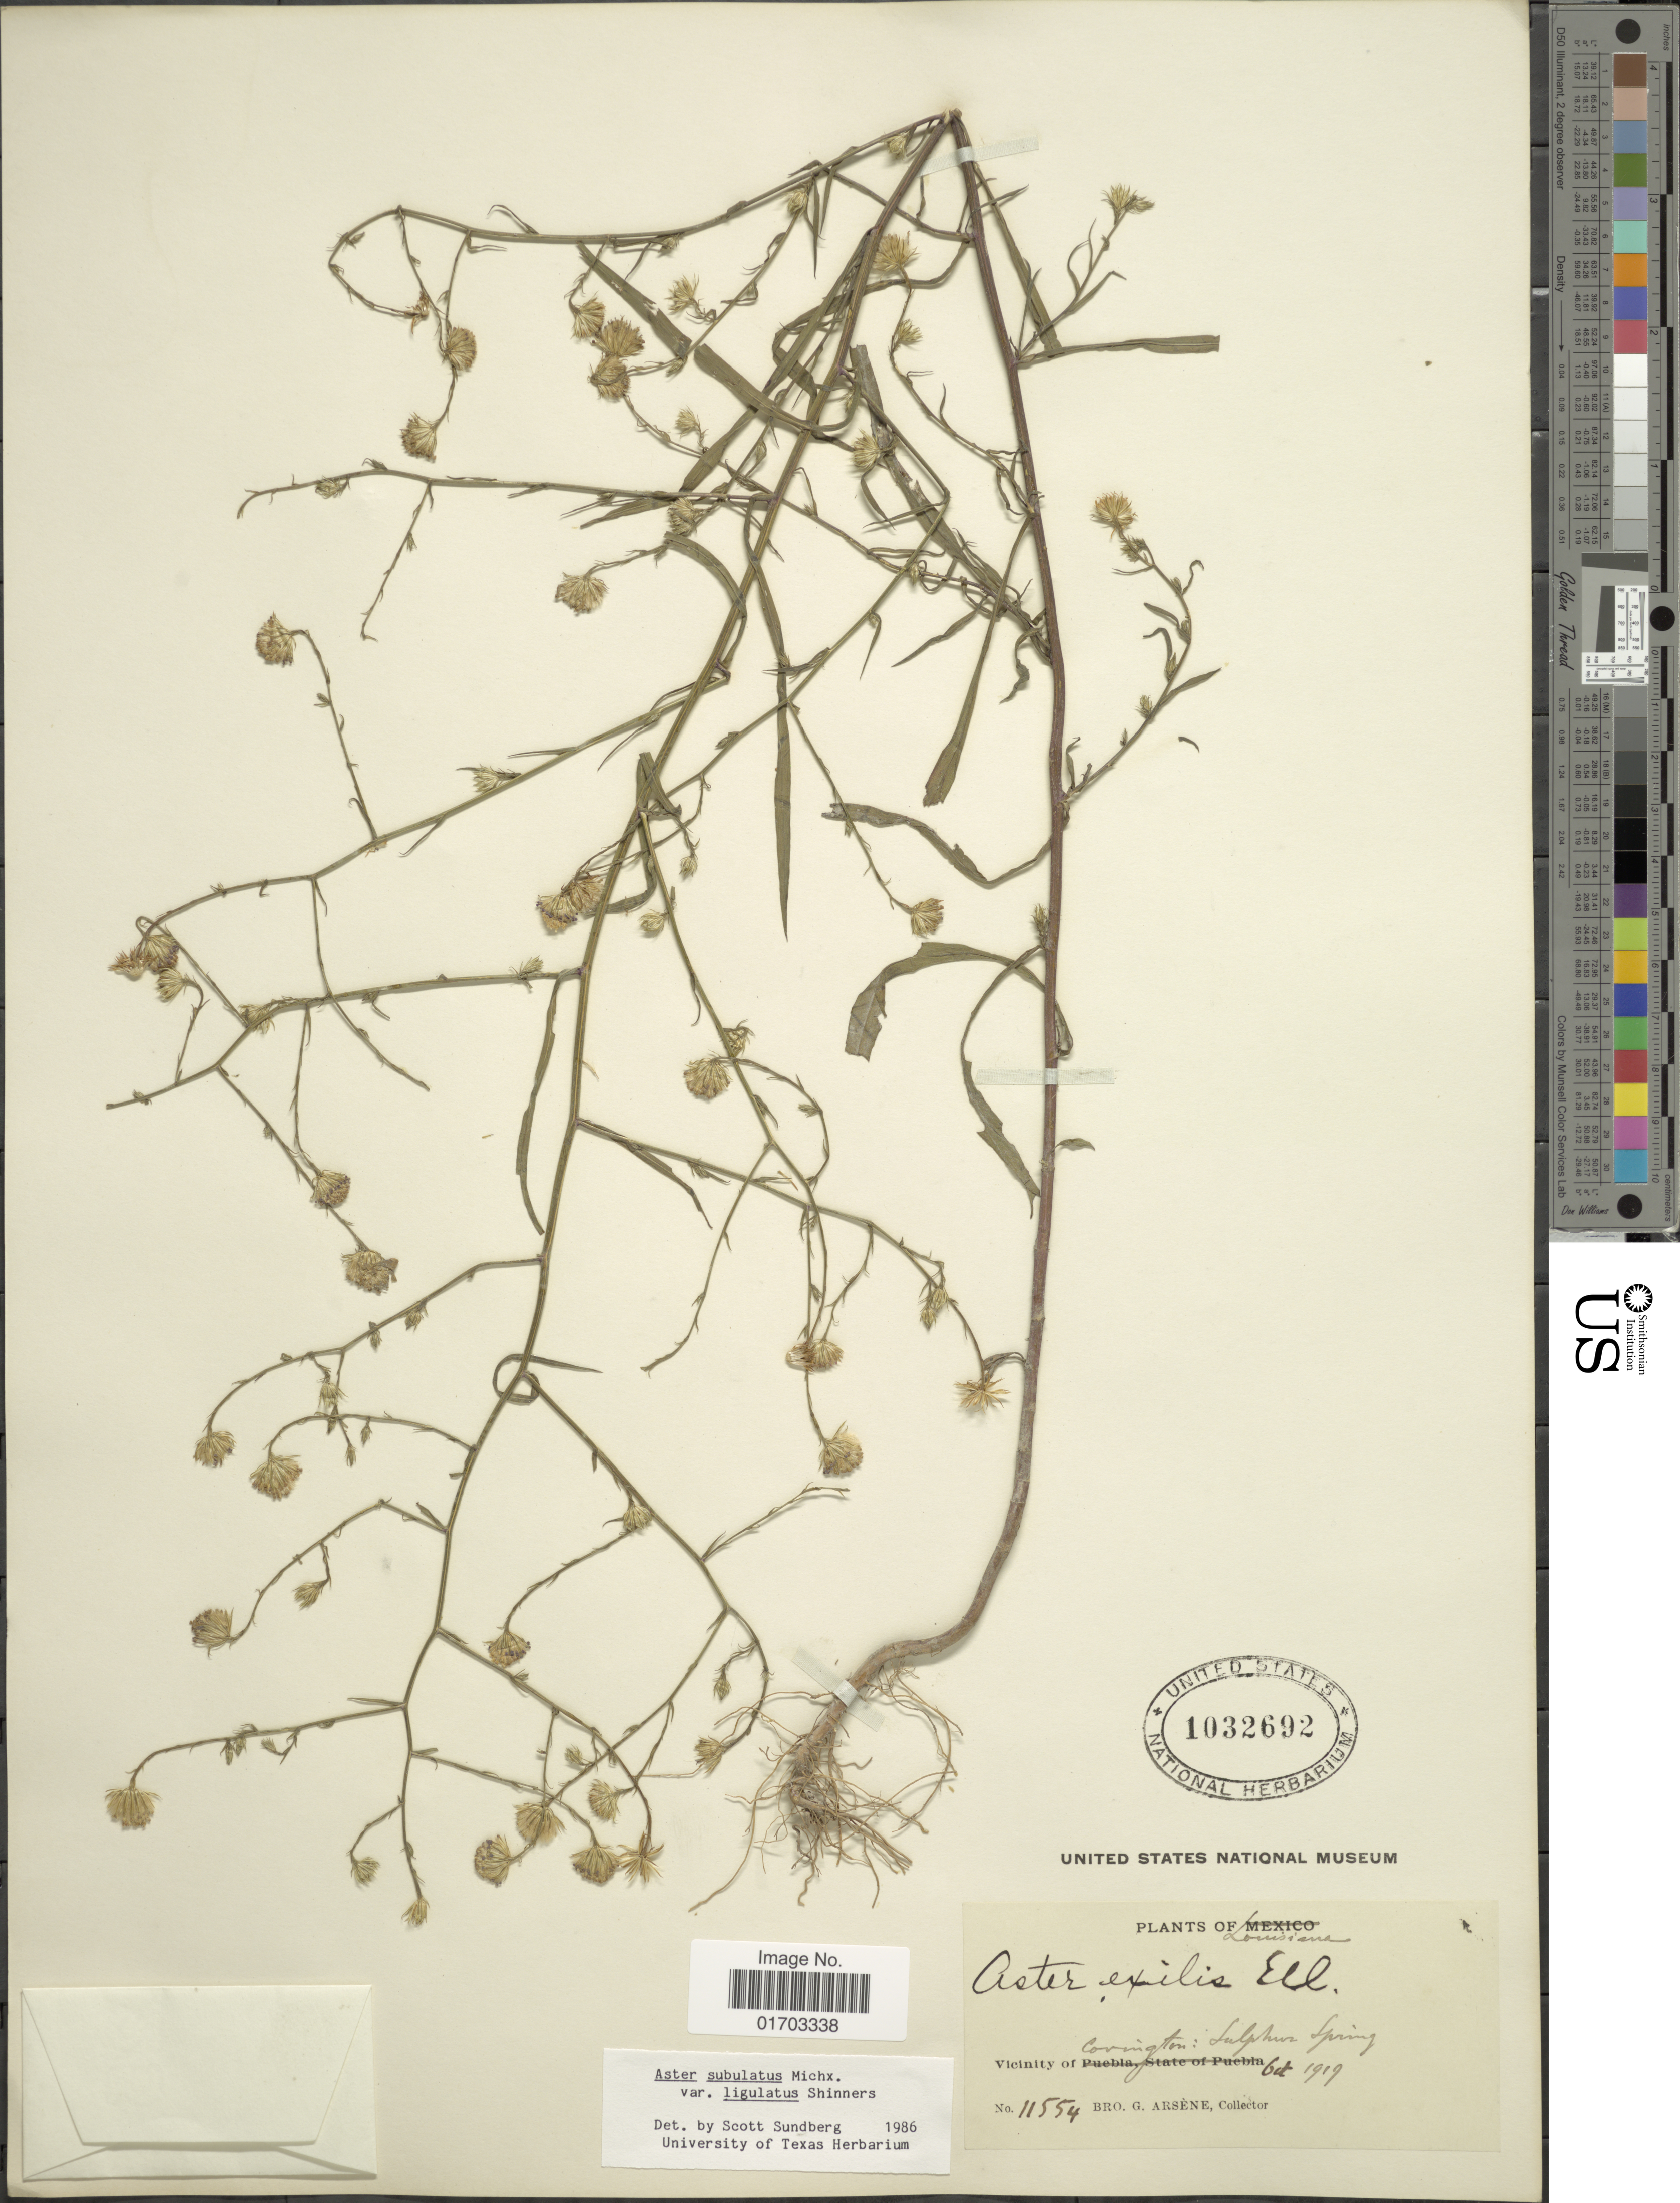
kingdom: Plantae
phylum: Tracheophyta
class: Magnoliopsida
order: Asterales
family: Asteraceae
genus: Symphyotrichum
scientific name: Symphyotrichum subulatum var. ligulatum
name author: (Shinners) S.D. Sundb.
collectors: Bro. G. Arsène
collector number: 11554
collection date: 1919-10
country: United States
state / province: Louisiana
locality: Vicinity of Covington: Sulphur Spring.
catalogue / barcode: US 1032692